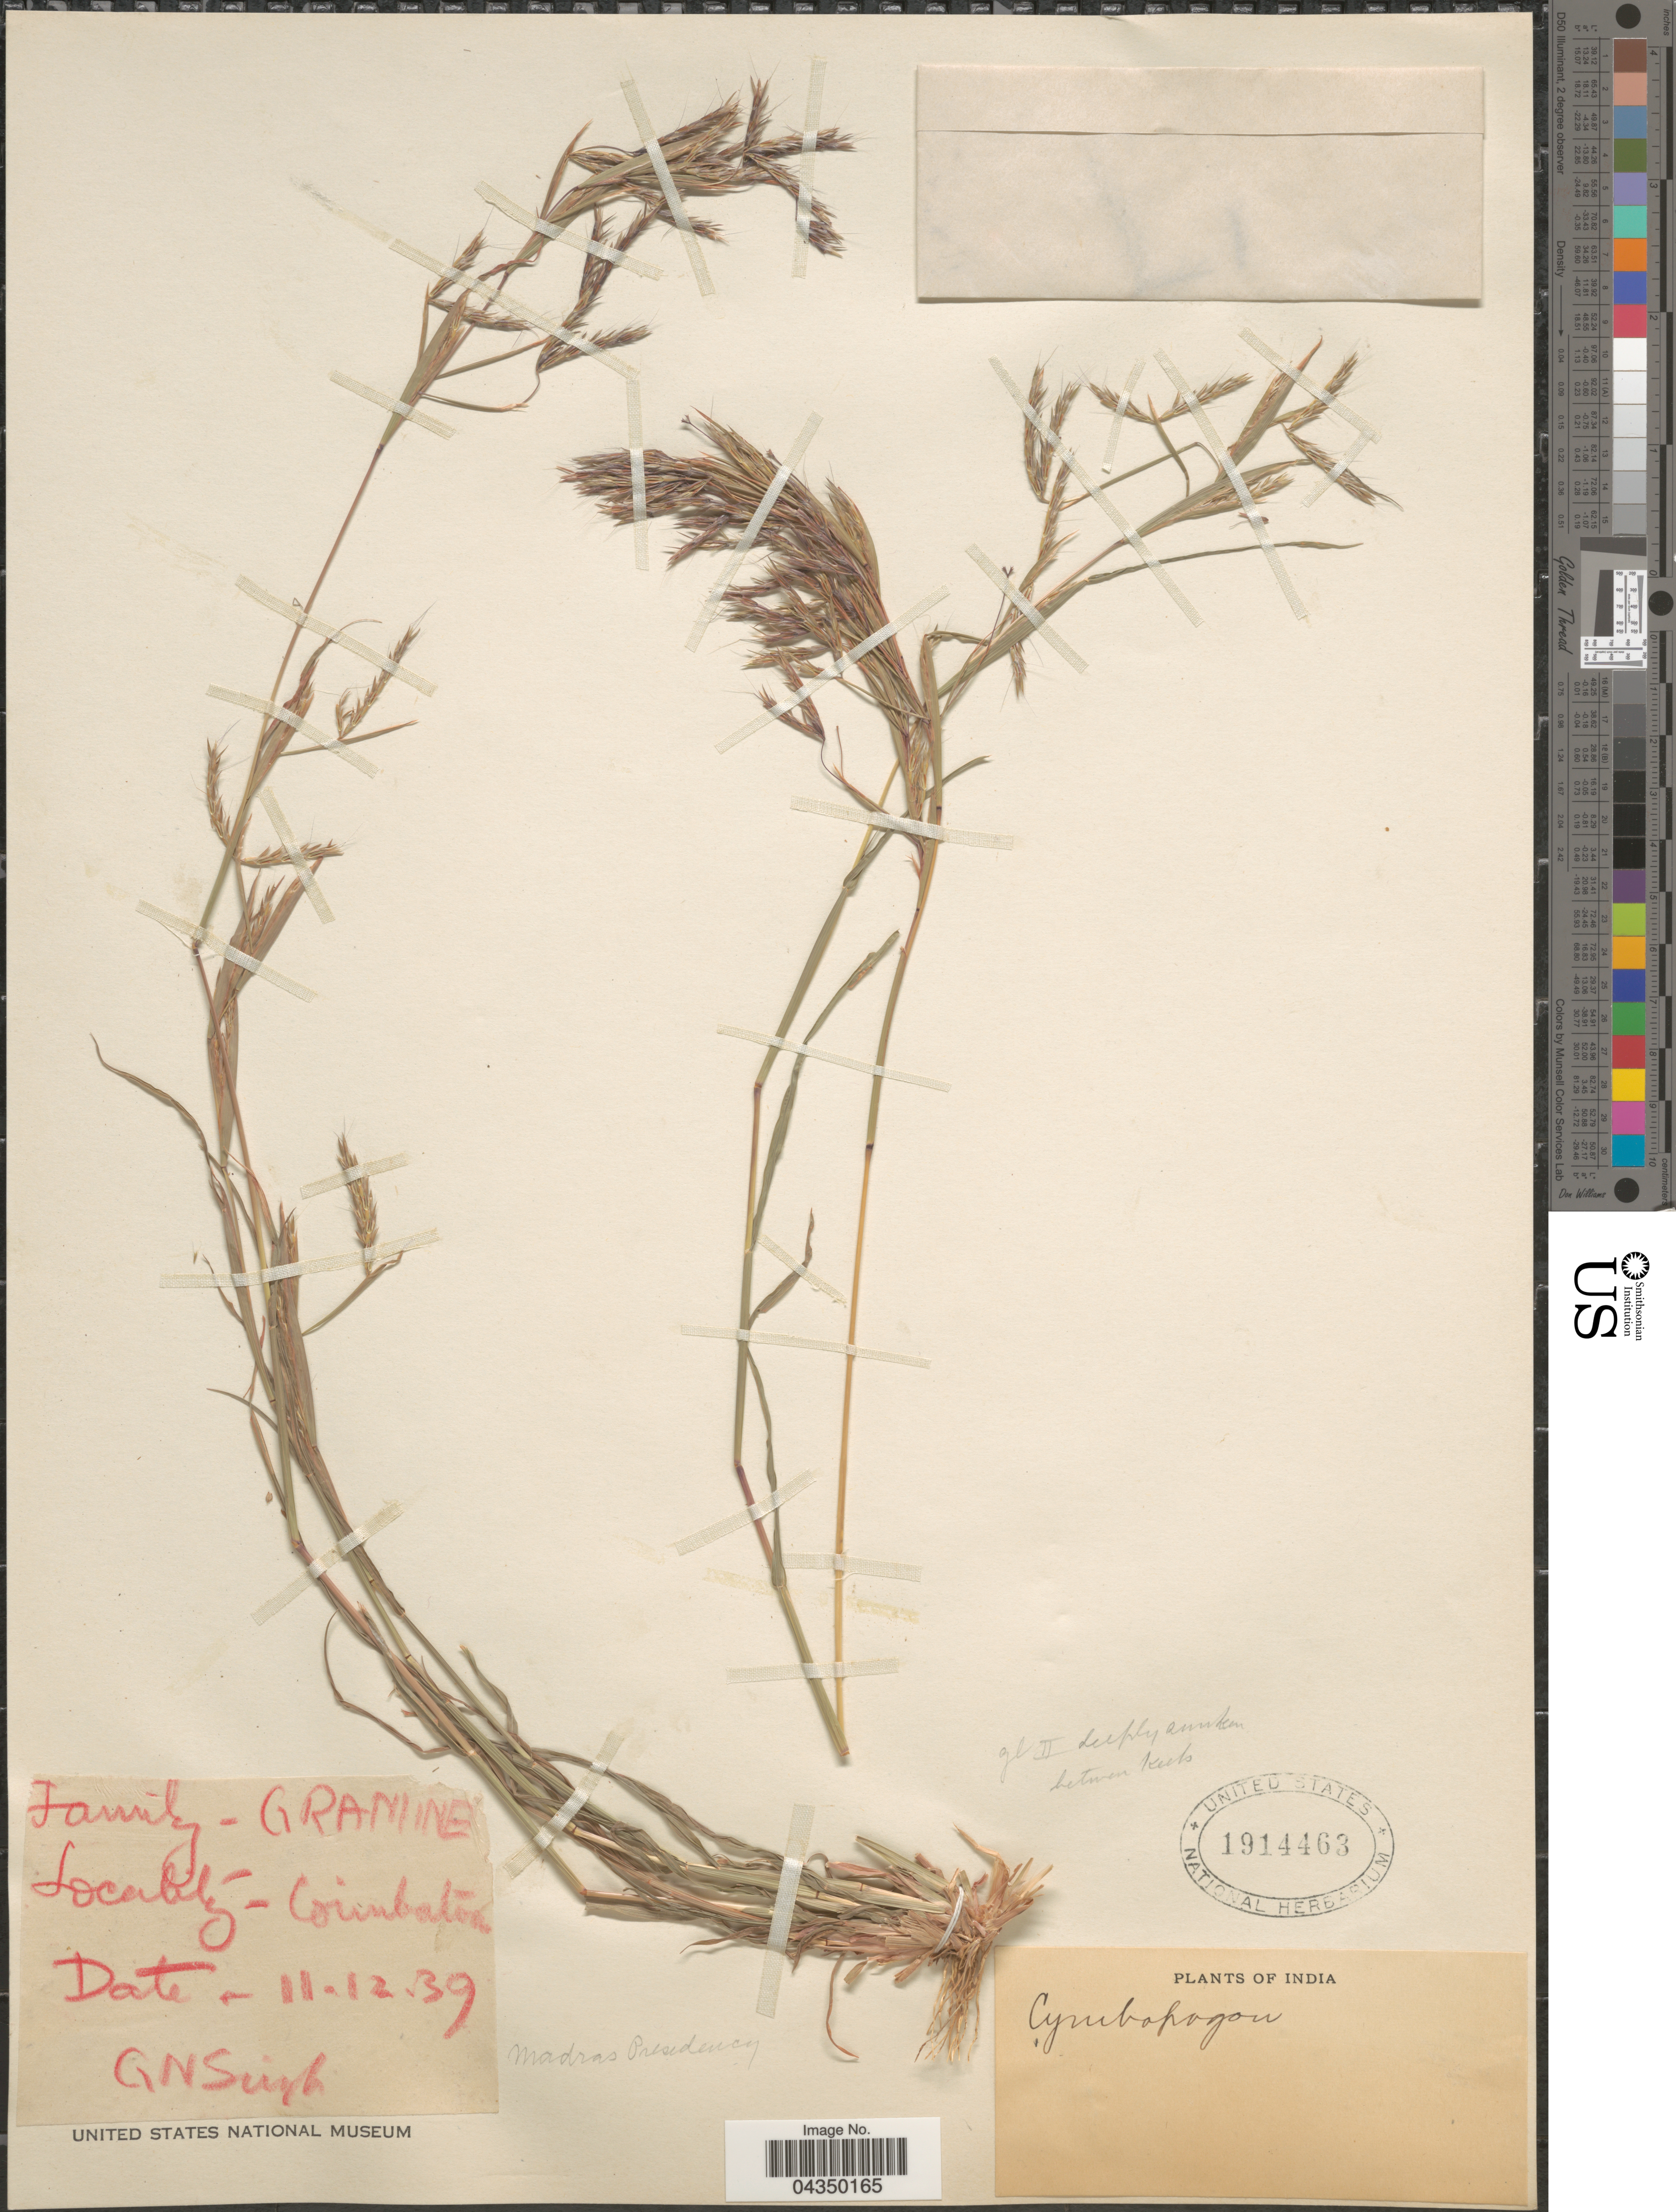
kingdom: Plantae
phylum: Tracheophyta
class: Liliopsida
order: Poales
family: Poaceae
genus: Cymbopogon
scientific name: Cymbopogon tortilis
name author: (J. Presl) A. Camus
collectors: G. Singh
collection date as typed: Transcribed d/m/y: 11/12/39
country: India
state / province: Tamil Nadu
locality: Coimbatore. Madras Presidency.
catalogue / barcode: US 1914463